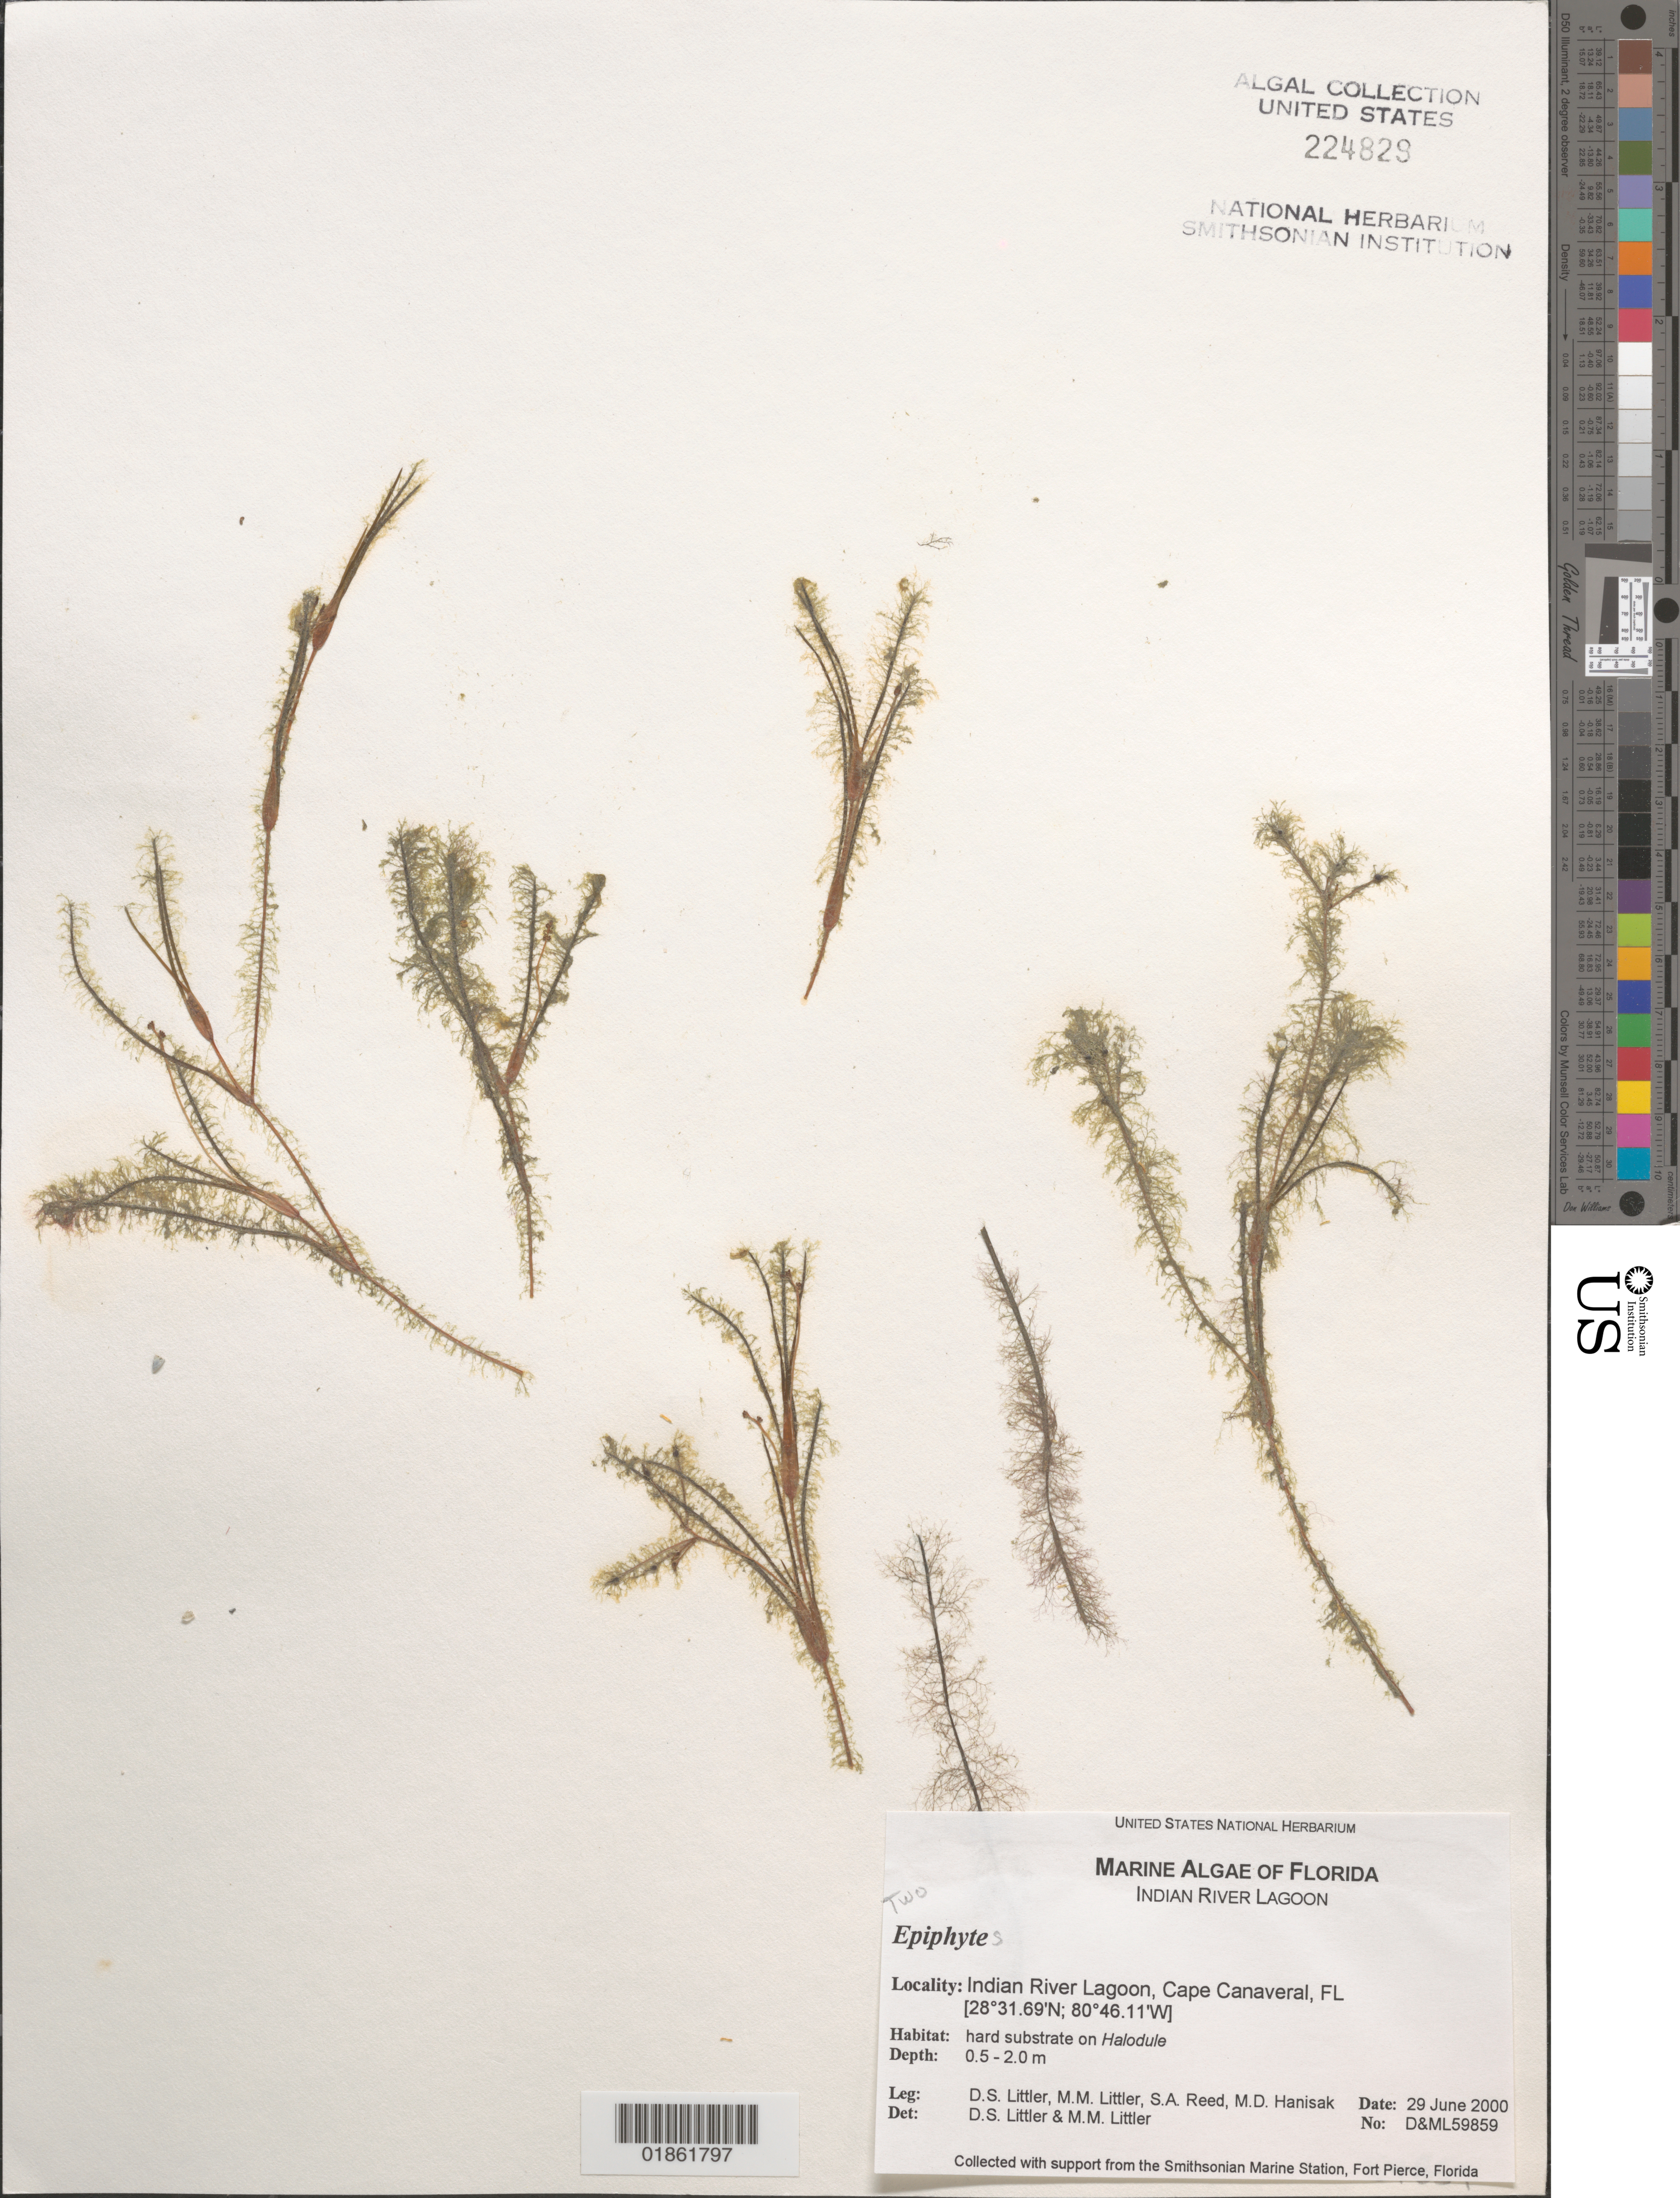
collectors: D. S. Littler & M. M. Littler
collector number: D&ML 59859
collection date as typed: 29 Jun 2000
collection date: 2000-06-29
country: United States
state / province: Florida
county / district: Brevard County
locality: NASA Parkway Bridge, south of Titusville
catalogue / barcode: US 224829